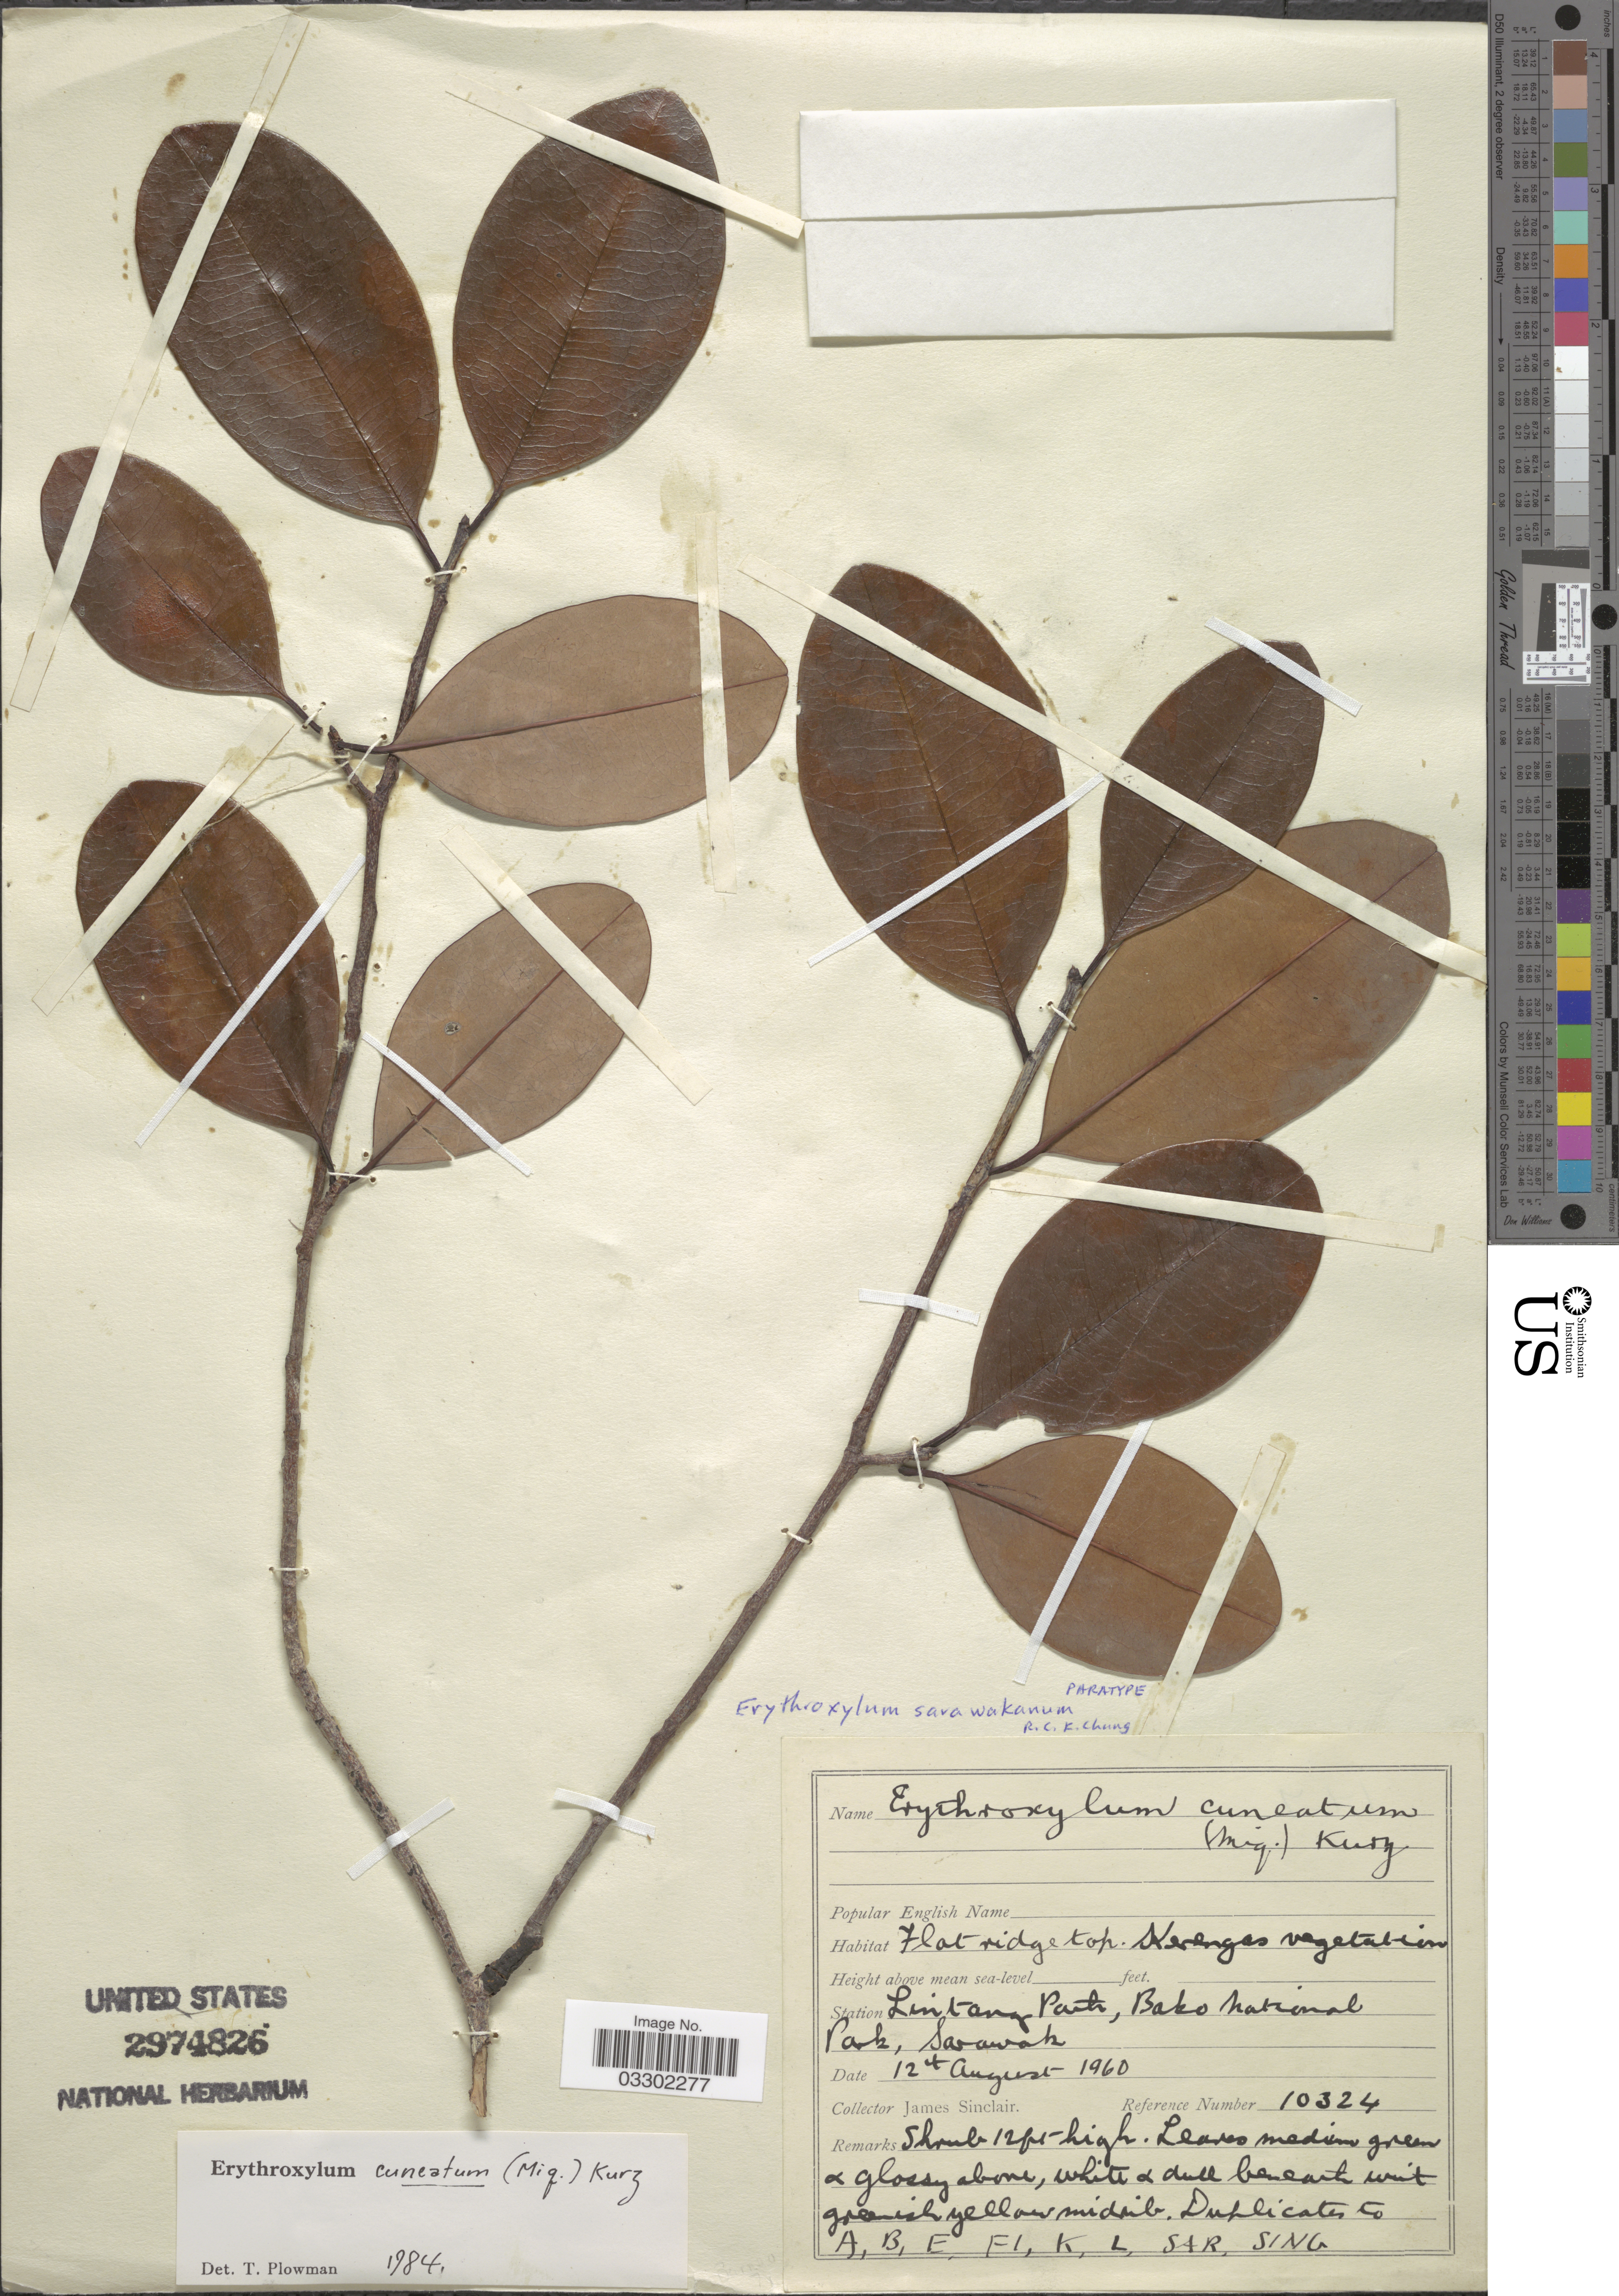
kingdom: Plantae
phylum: Tracheophyta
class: Magnoliopsida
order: Malpighiales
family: Erythroxylaceae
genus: Erythroxylum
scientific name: Erythroxylum sarawakanum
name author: R.C.K. Chung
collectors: J. Sinclair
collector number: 10324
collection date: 1960-08-12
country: Malaysia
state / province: Sarawak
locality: Station Lintang Path, Bako National Park.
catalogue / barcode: US 2974826